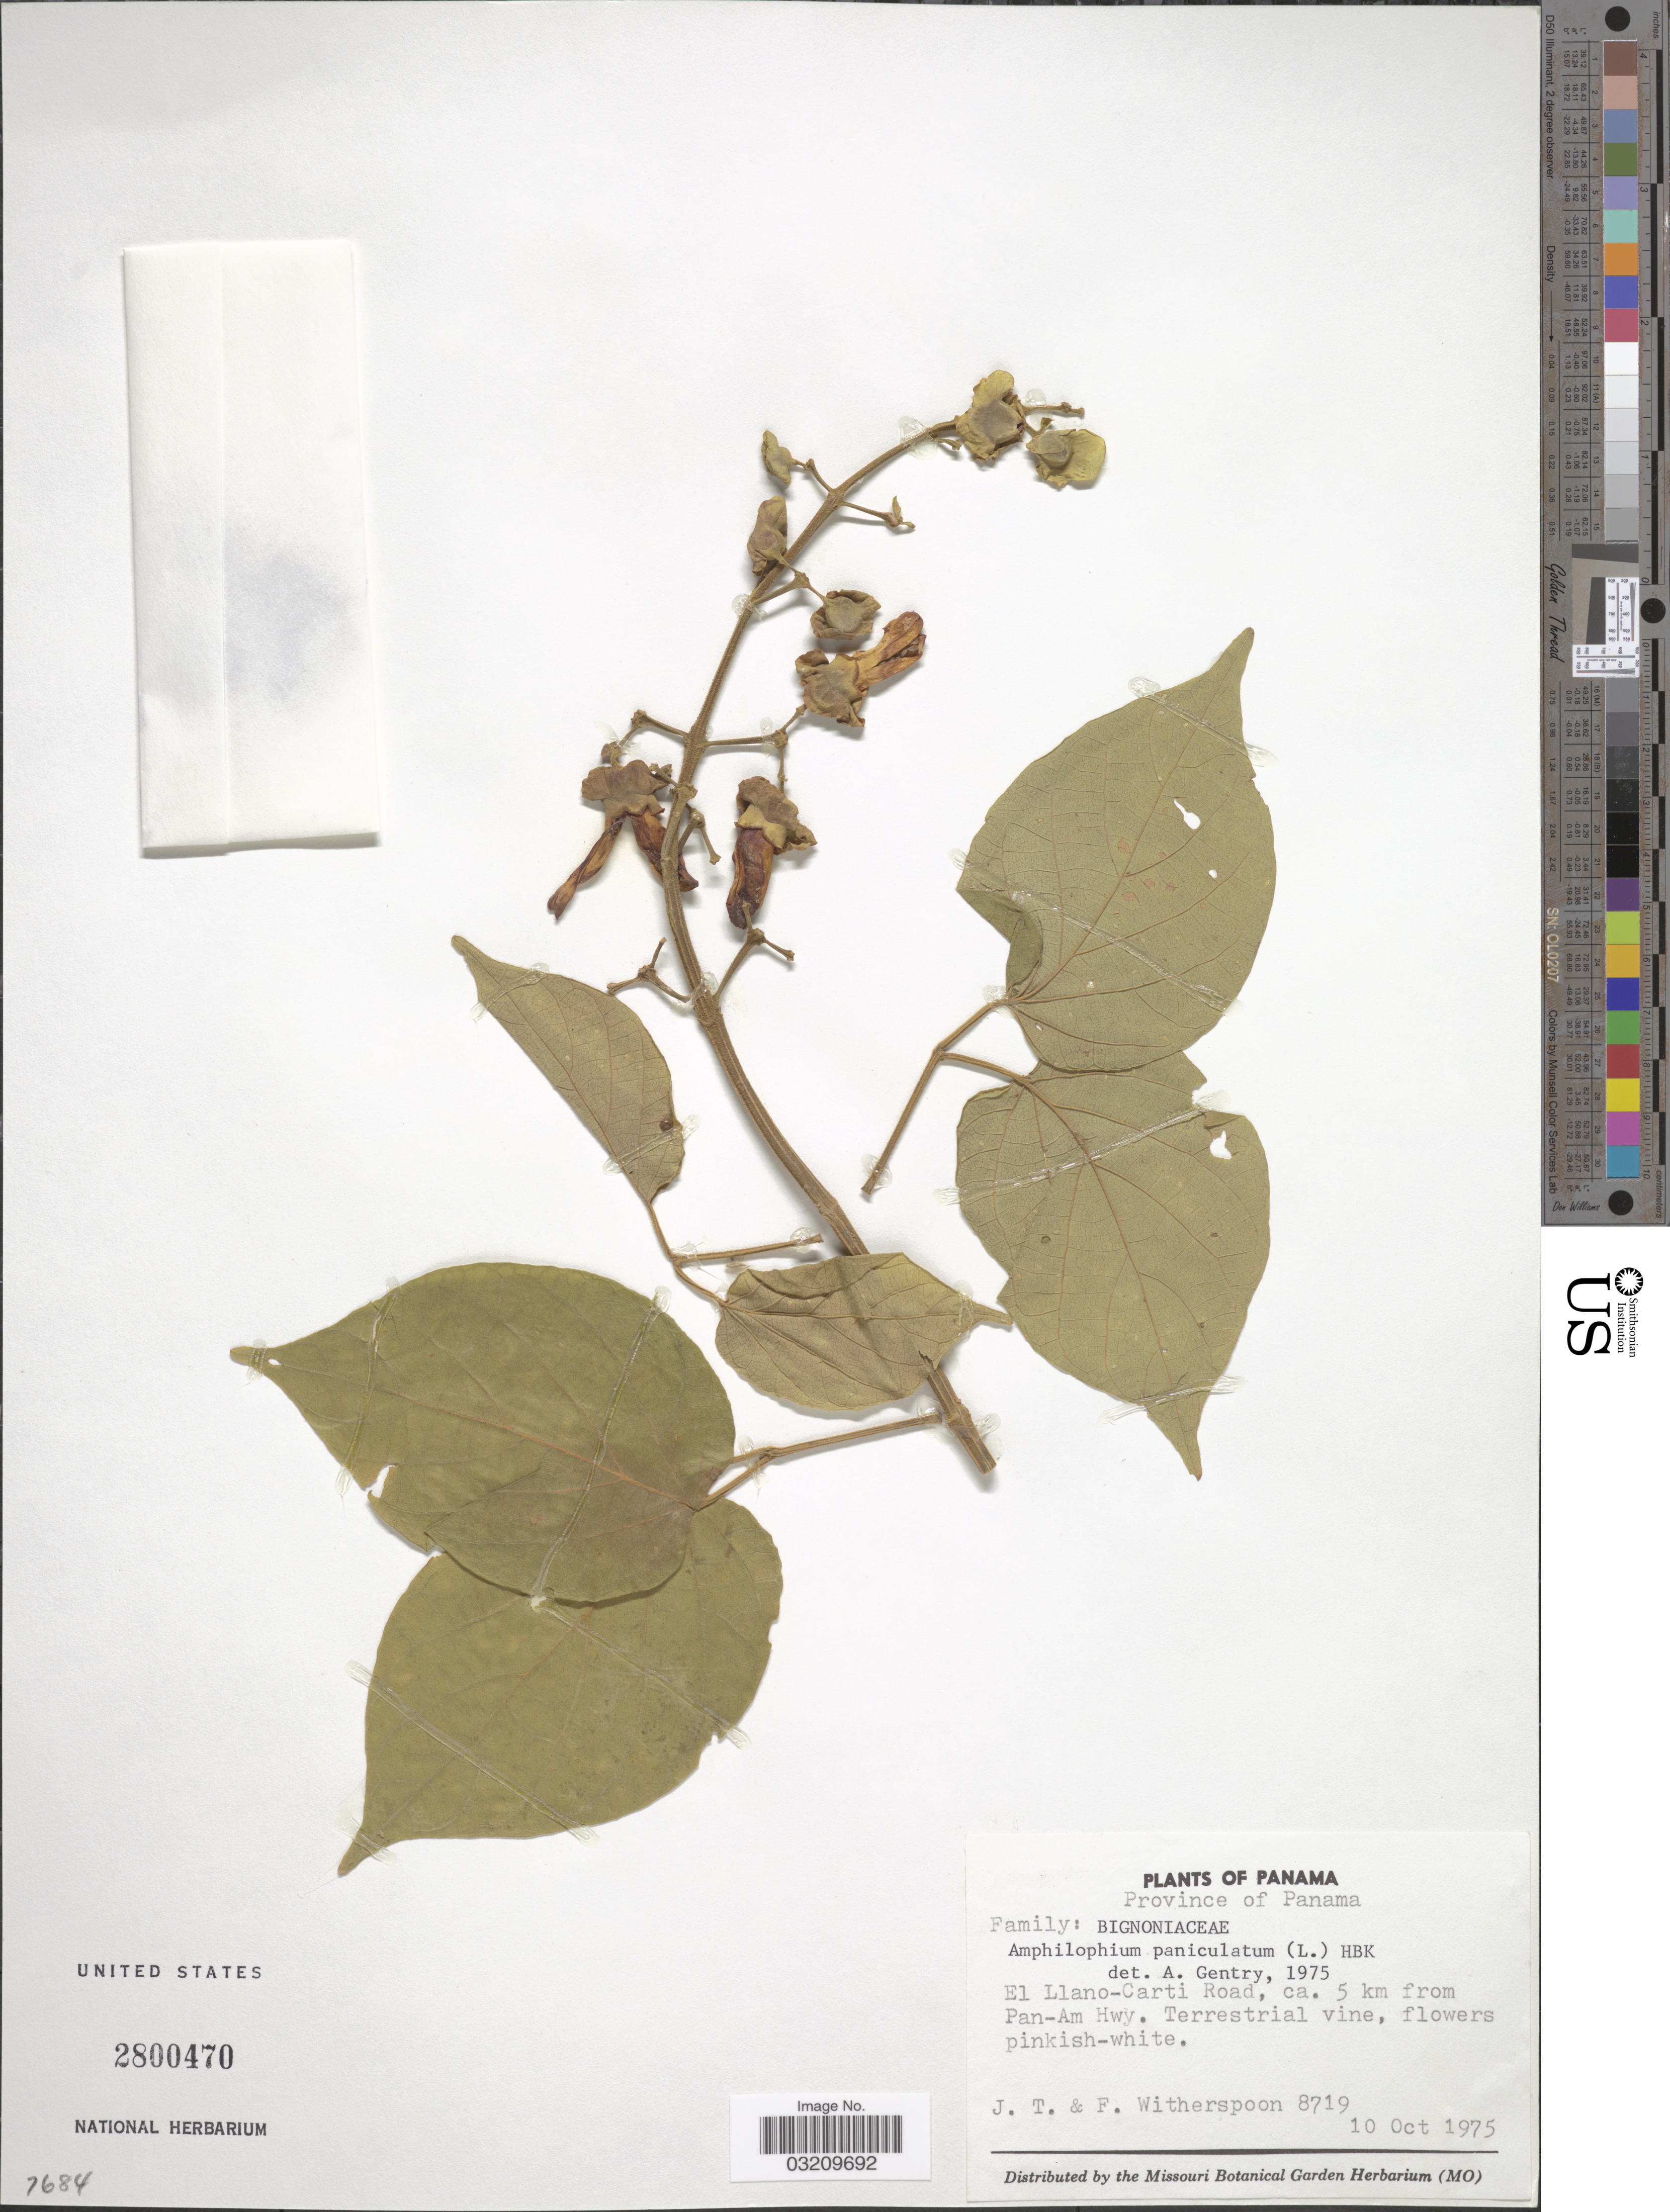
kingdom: Plantae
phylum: Tracheophyta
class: Magnoliopsida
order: Lamiales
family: Bignoniaceae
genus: Amphilophium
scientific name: Amphilophium paniculatum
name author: (L.) Kunth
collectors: J. Witherspoon & F. Witherspoon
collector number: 8719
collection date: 1975-10-10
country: Panama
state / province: Panamá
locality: El Llano-Carti Road, ca. 5 km from Pan-Am Hwy.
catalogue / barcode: US 2800470